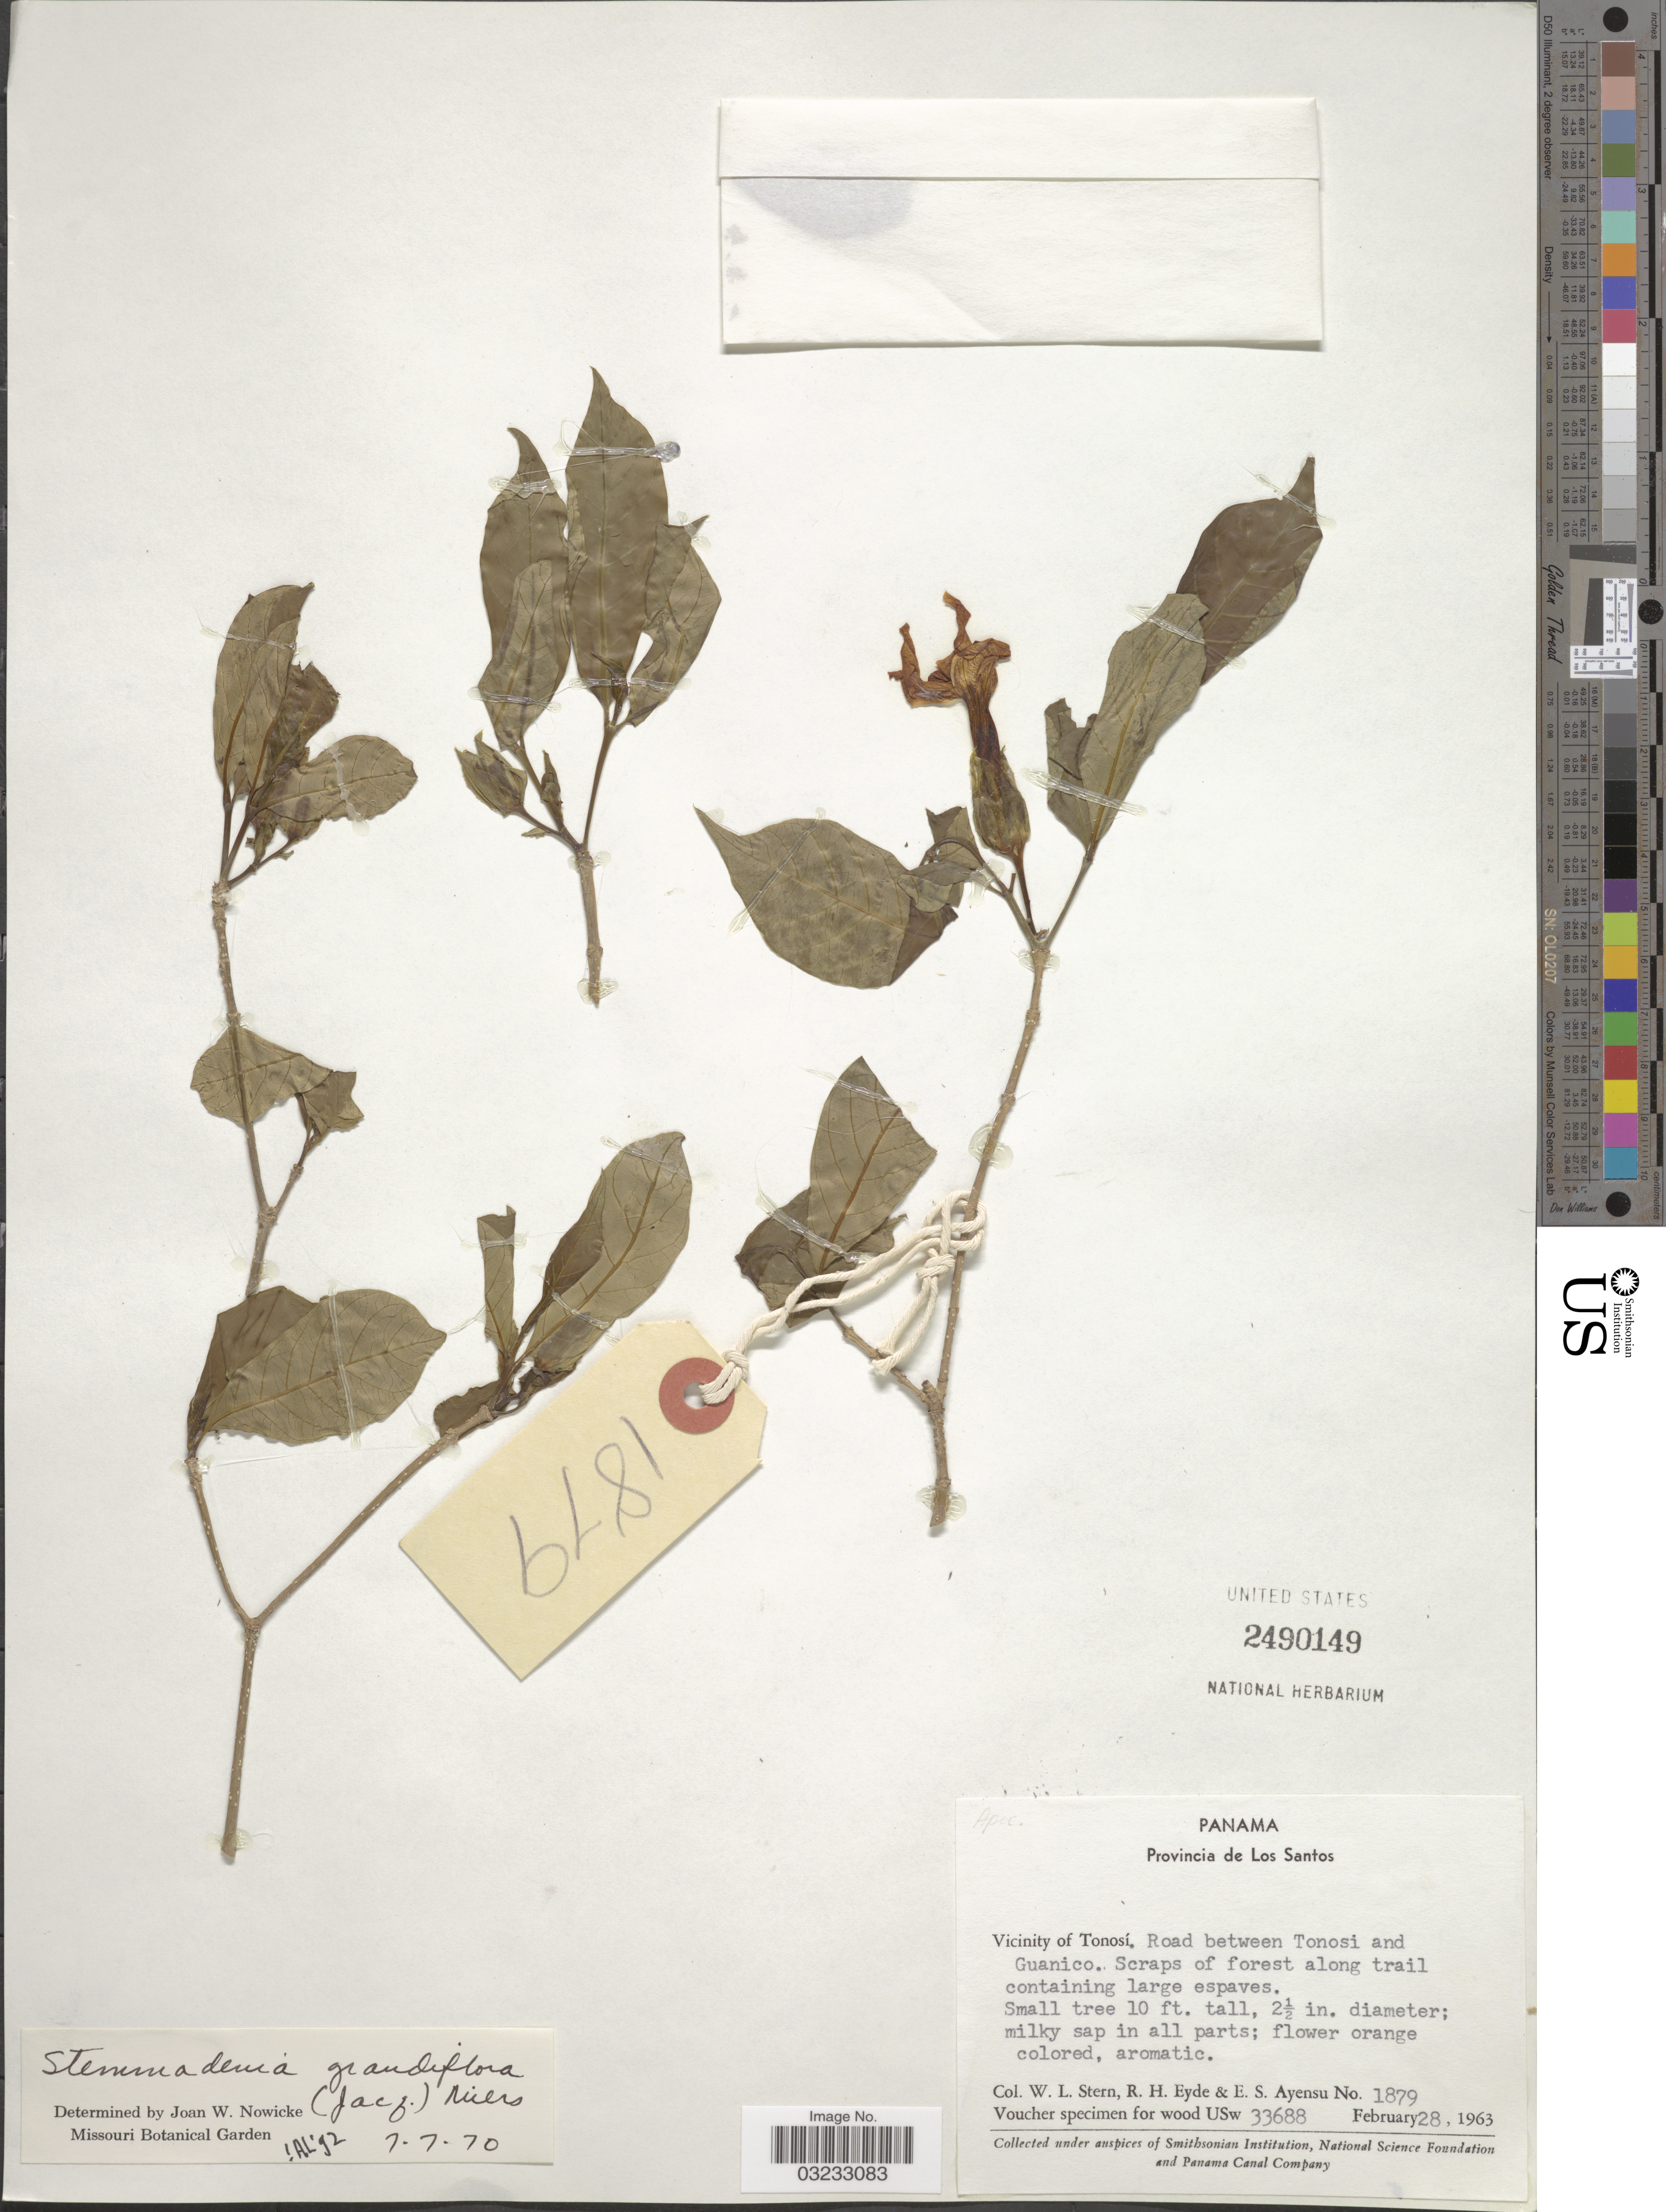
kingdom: Plantae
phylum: Tracheophyta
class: Magnoliopsida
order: Gentianales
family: Apocynaceae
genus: Stemmadenia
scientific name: Stemmadenia grandiflora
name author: (Jacq.) Miers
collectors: W. L. Stern, R. H. Eyde & E. S. Ayensu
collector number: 1879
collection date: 1963-02-28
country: Panama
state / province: Los Santos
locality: Vicinity of Tonosí. Road between Tonosi and Guanico. Scraps of forest along trail containing large espaves.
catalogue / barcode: US 2490149